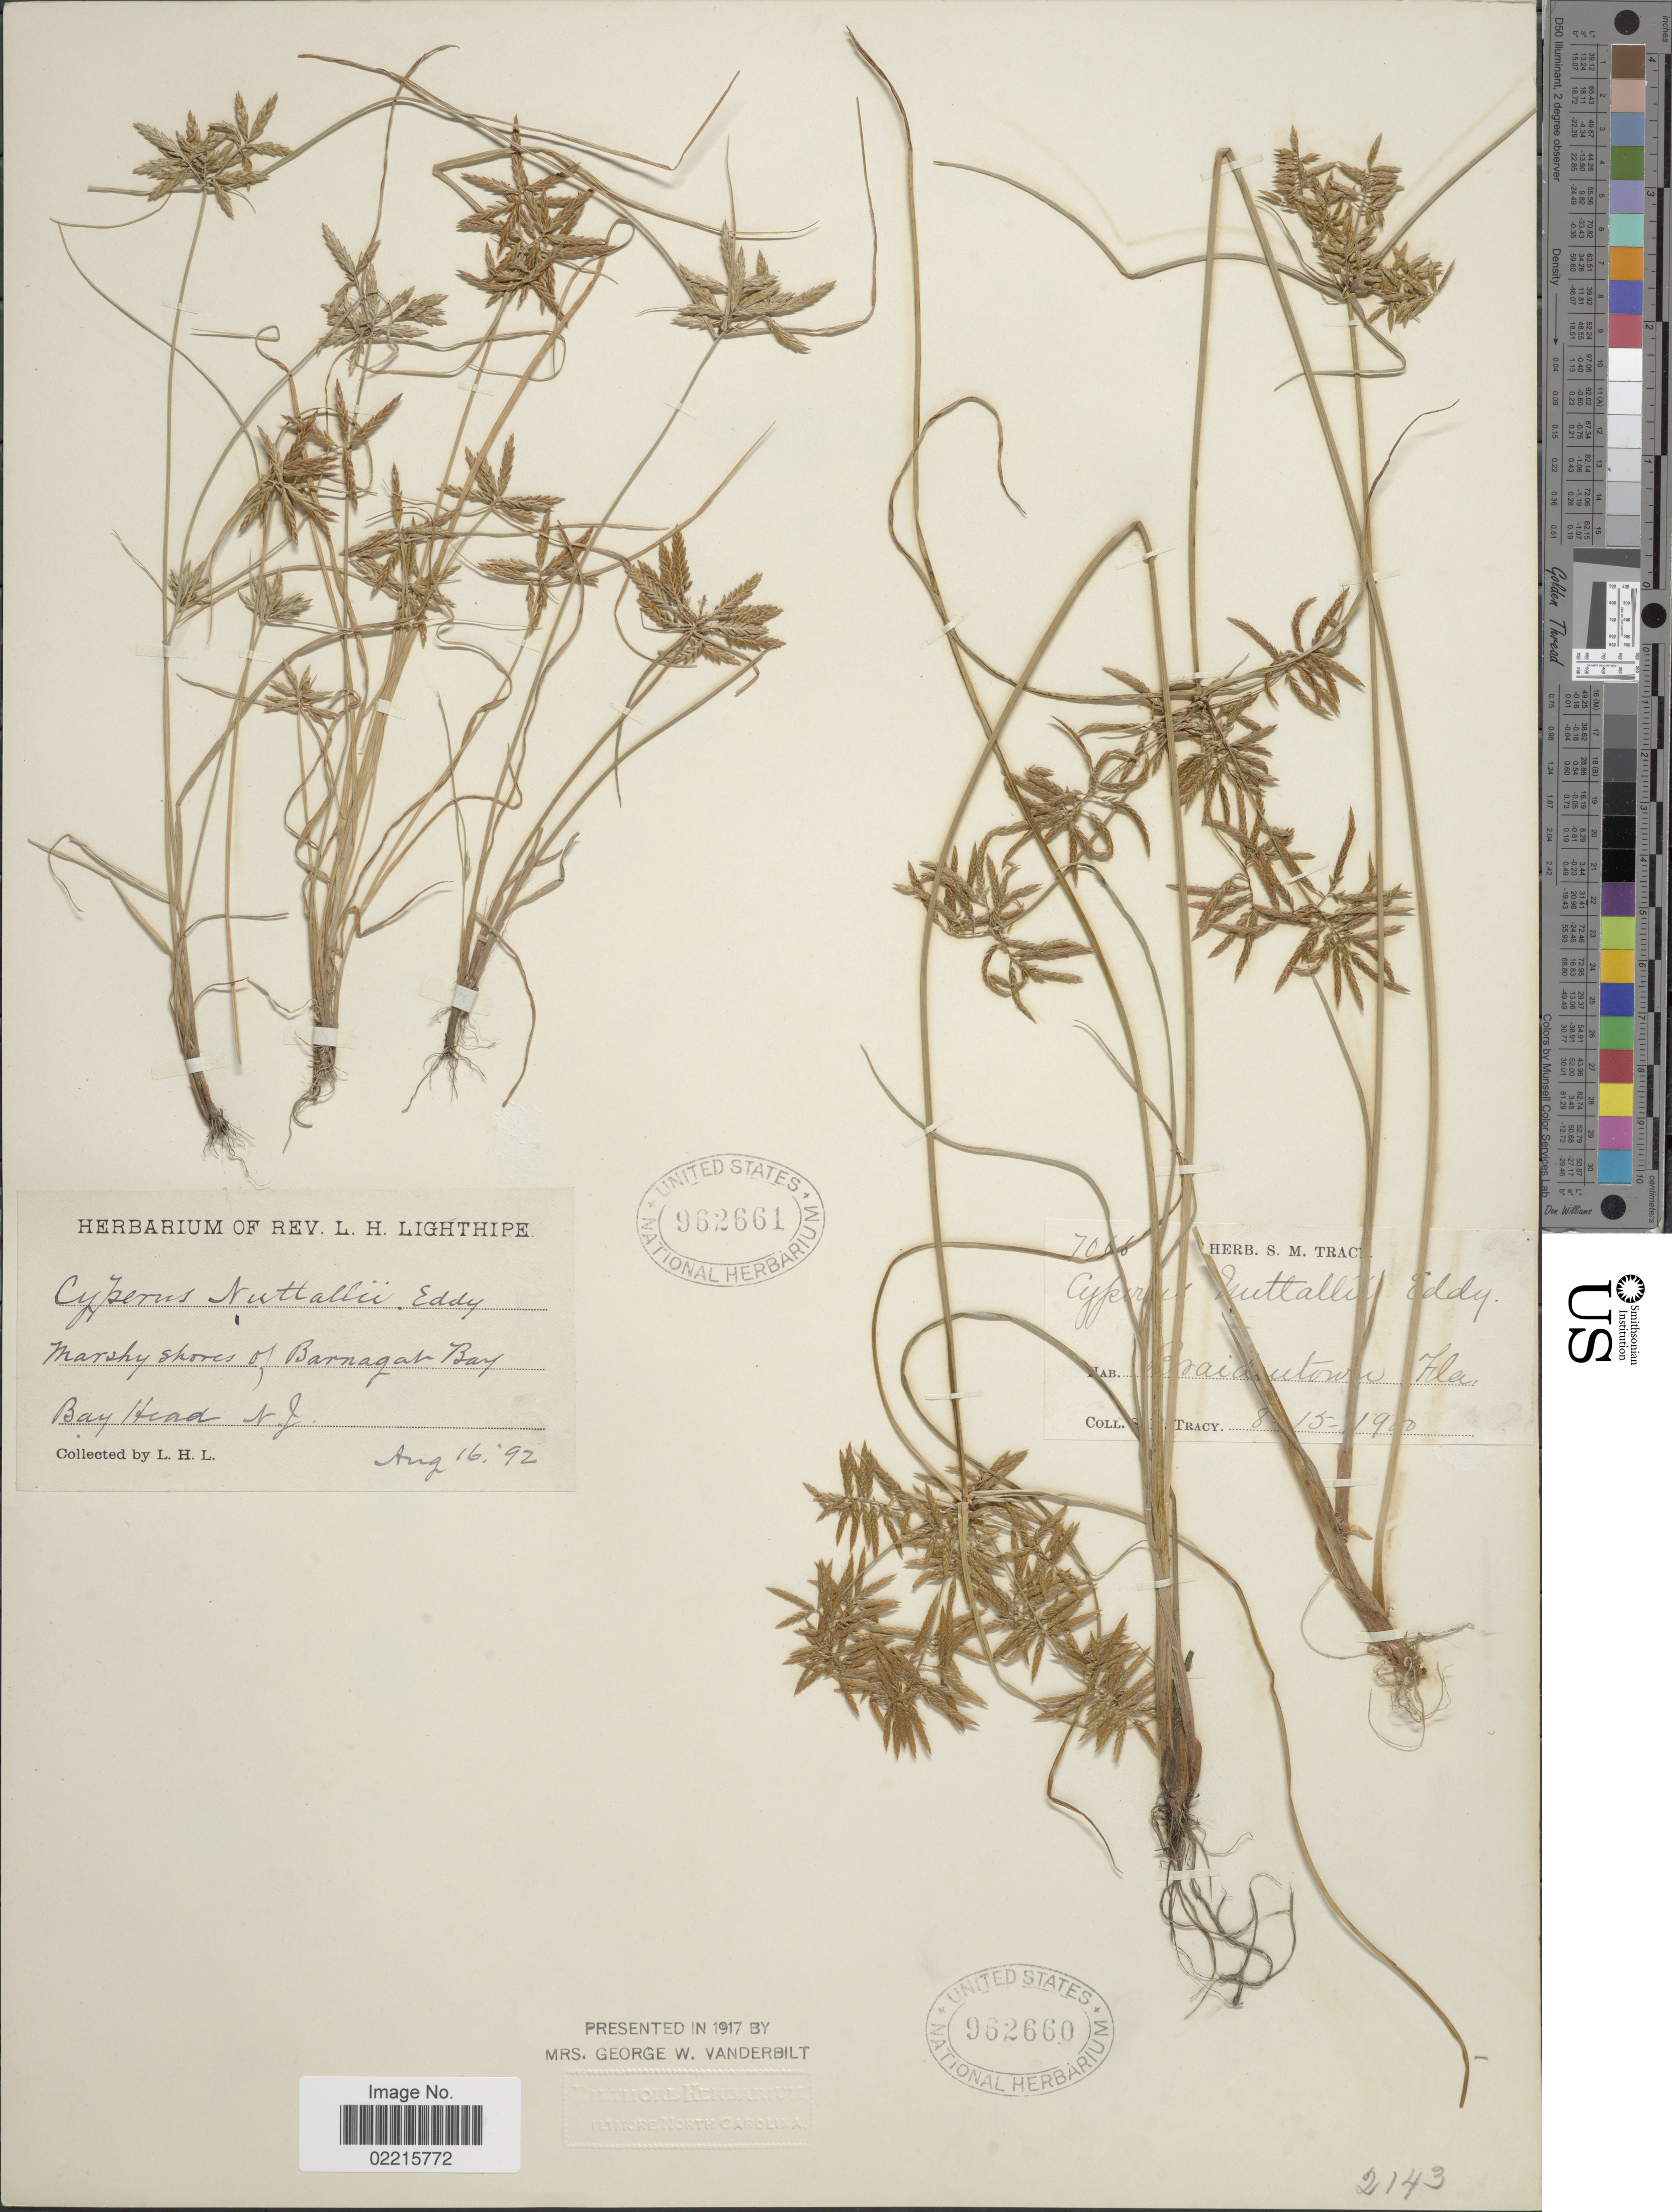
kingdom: Plantae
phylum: Tracheophyta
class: Liliopsida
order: Poales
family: Cyperaceae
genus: Cyperus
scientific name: Cyperus filicinus Vahl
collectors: S. M. Tracy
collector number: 7066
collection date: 1900-08-15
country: United States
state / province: Florida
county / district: Manatee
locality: Braidentown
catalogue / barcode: US 962660-2